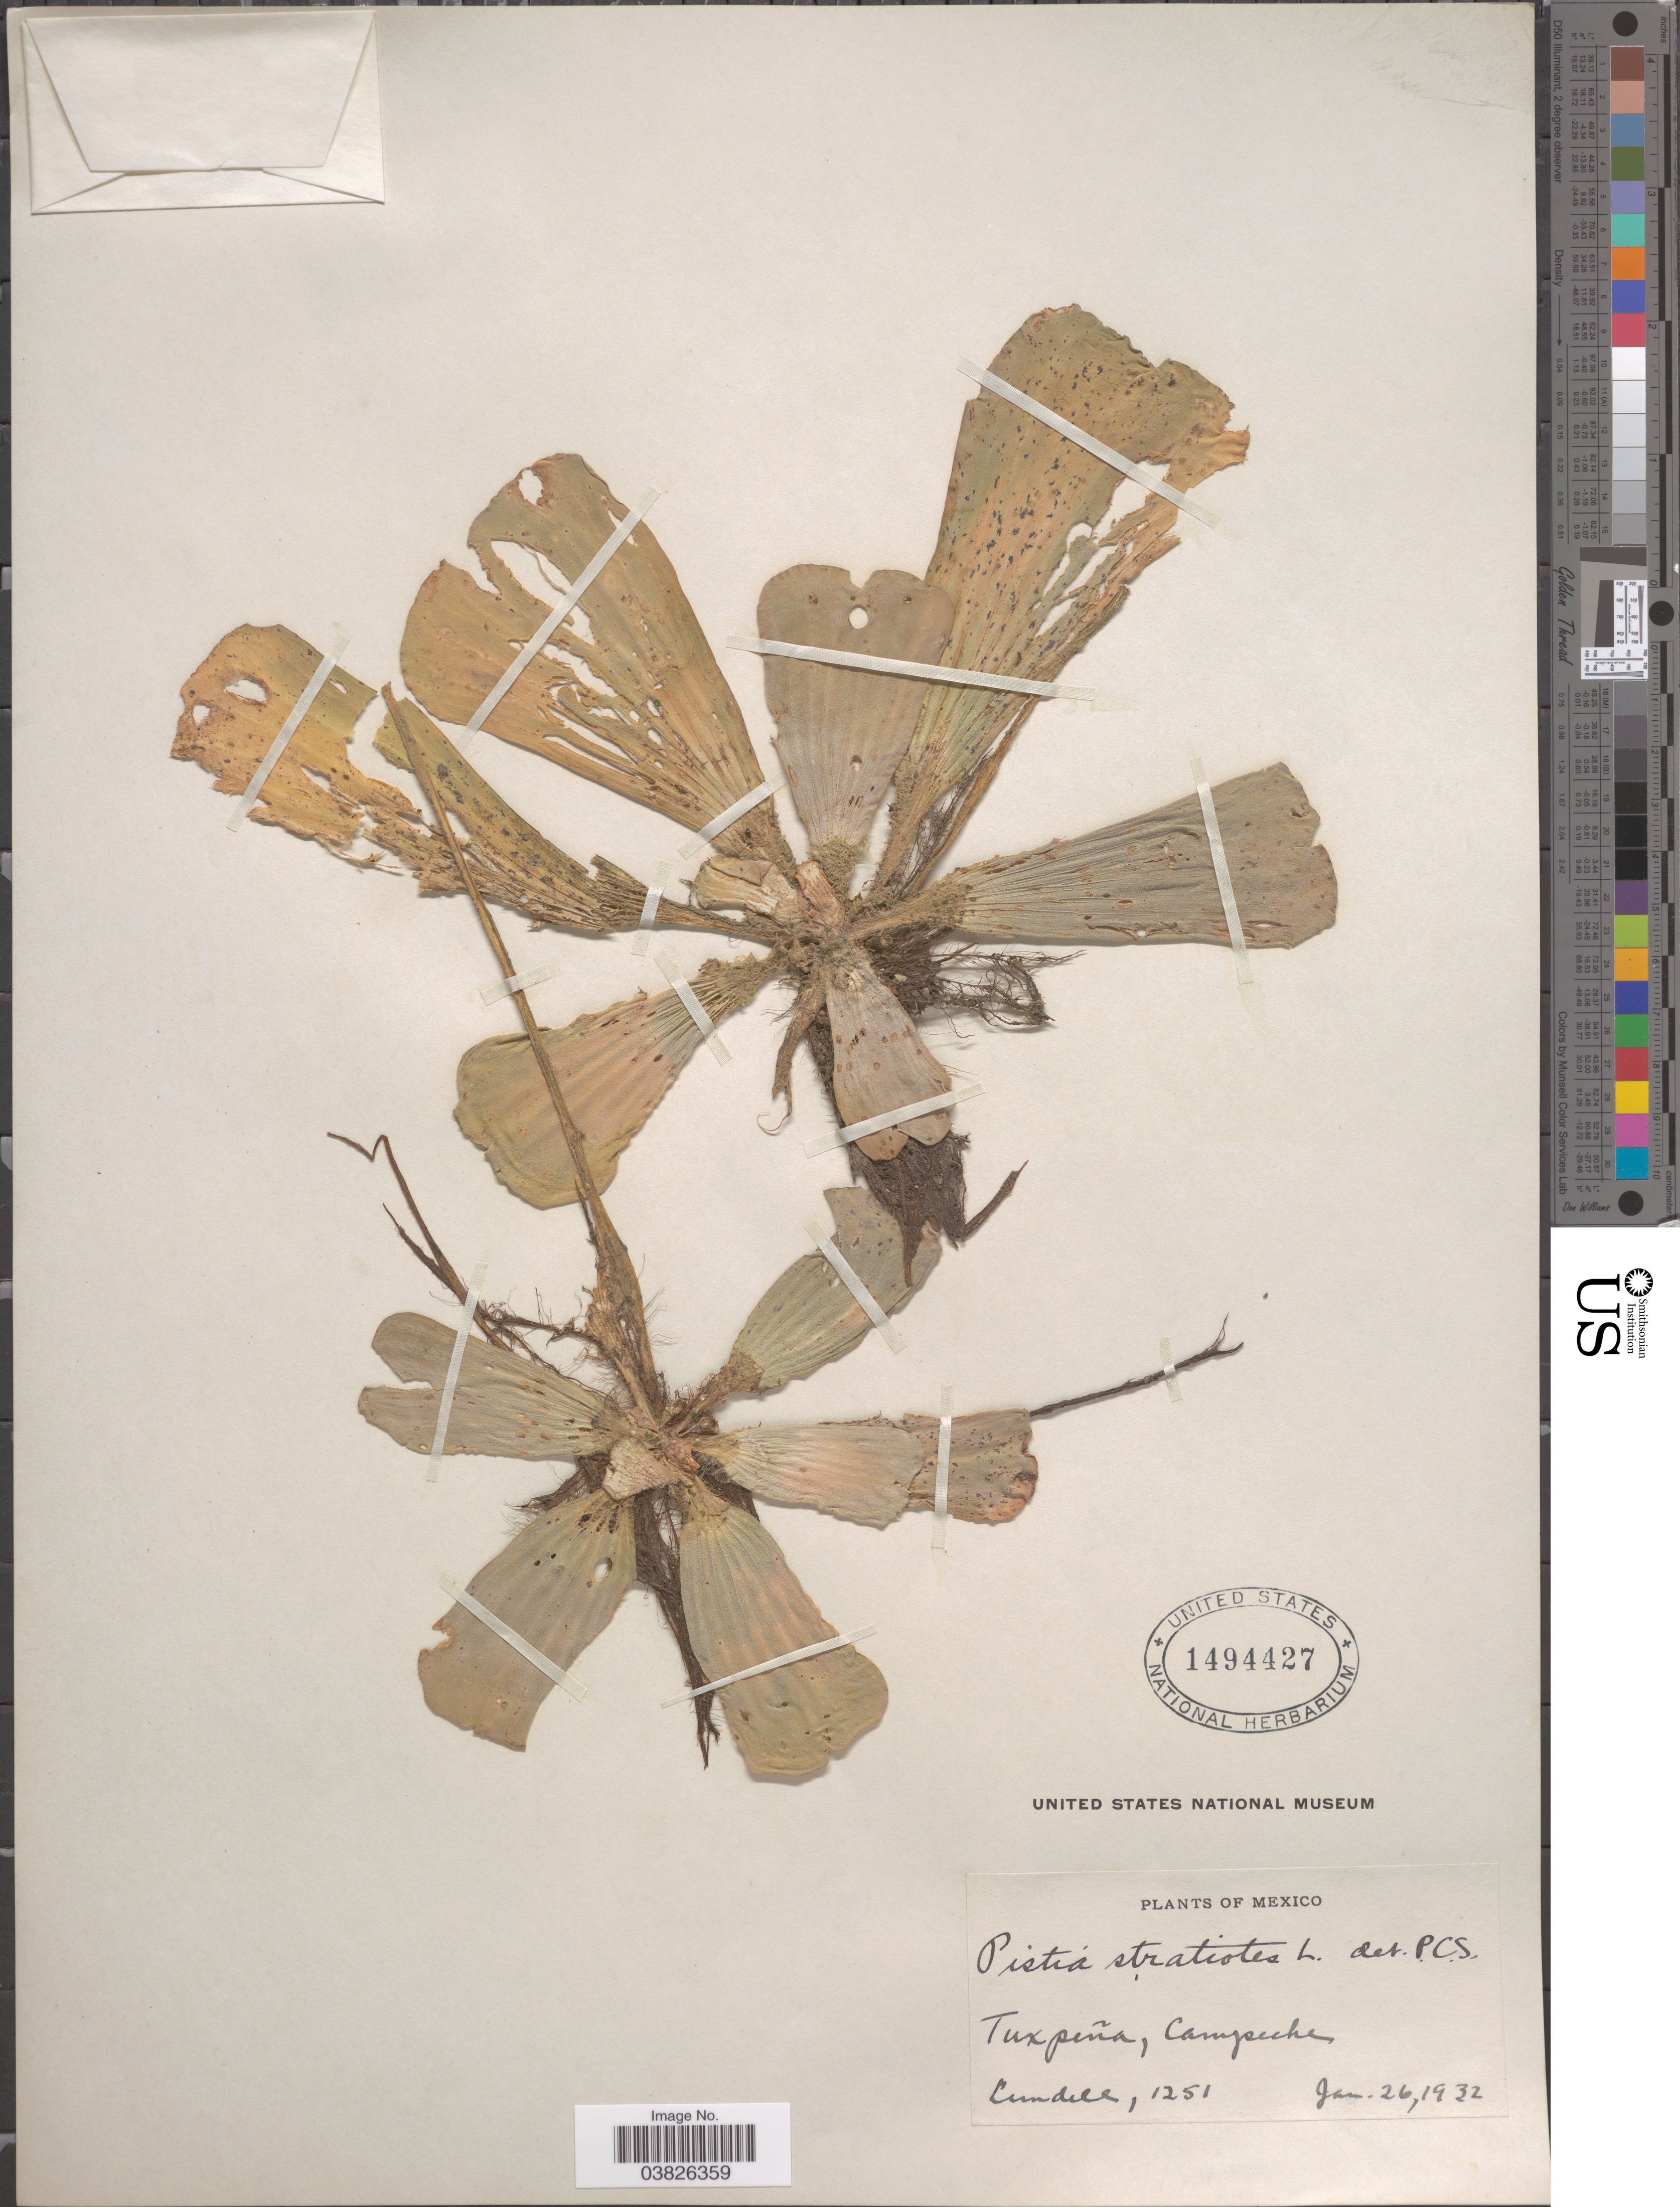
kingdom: Plantae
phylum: Tracheophyta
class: Liliopsida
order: Alismatales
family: Araceae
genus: Pistia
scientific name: Pistia stratiotes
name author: L.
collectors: -- Lundell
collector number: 1251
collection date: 1932-01-26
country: Mexico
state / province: Campeche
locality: Tuxpeña.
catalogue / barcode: US 1494427